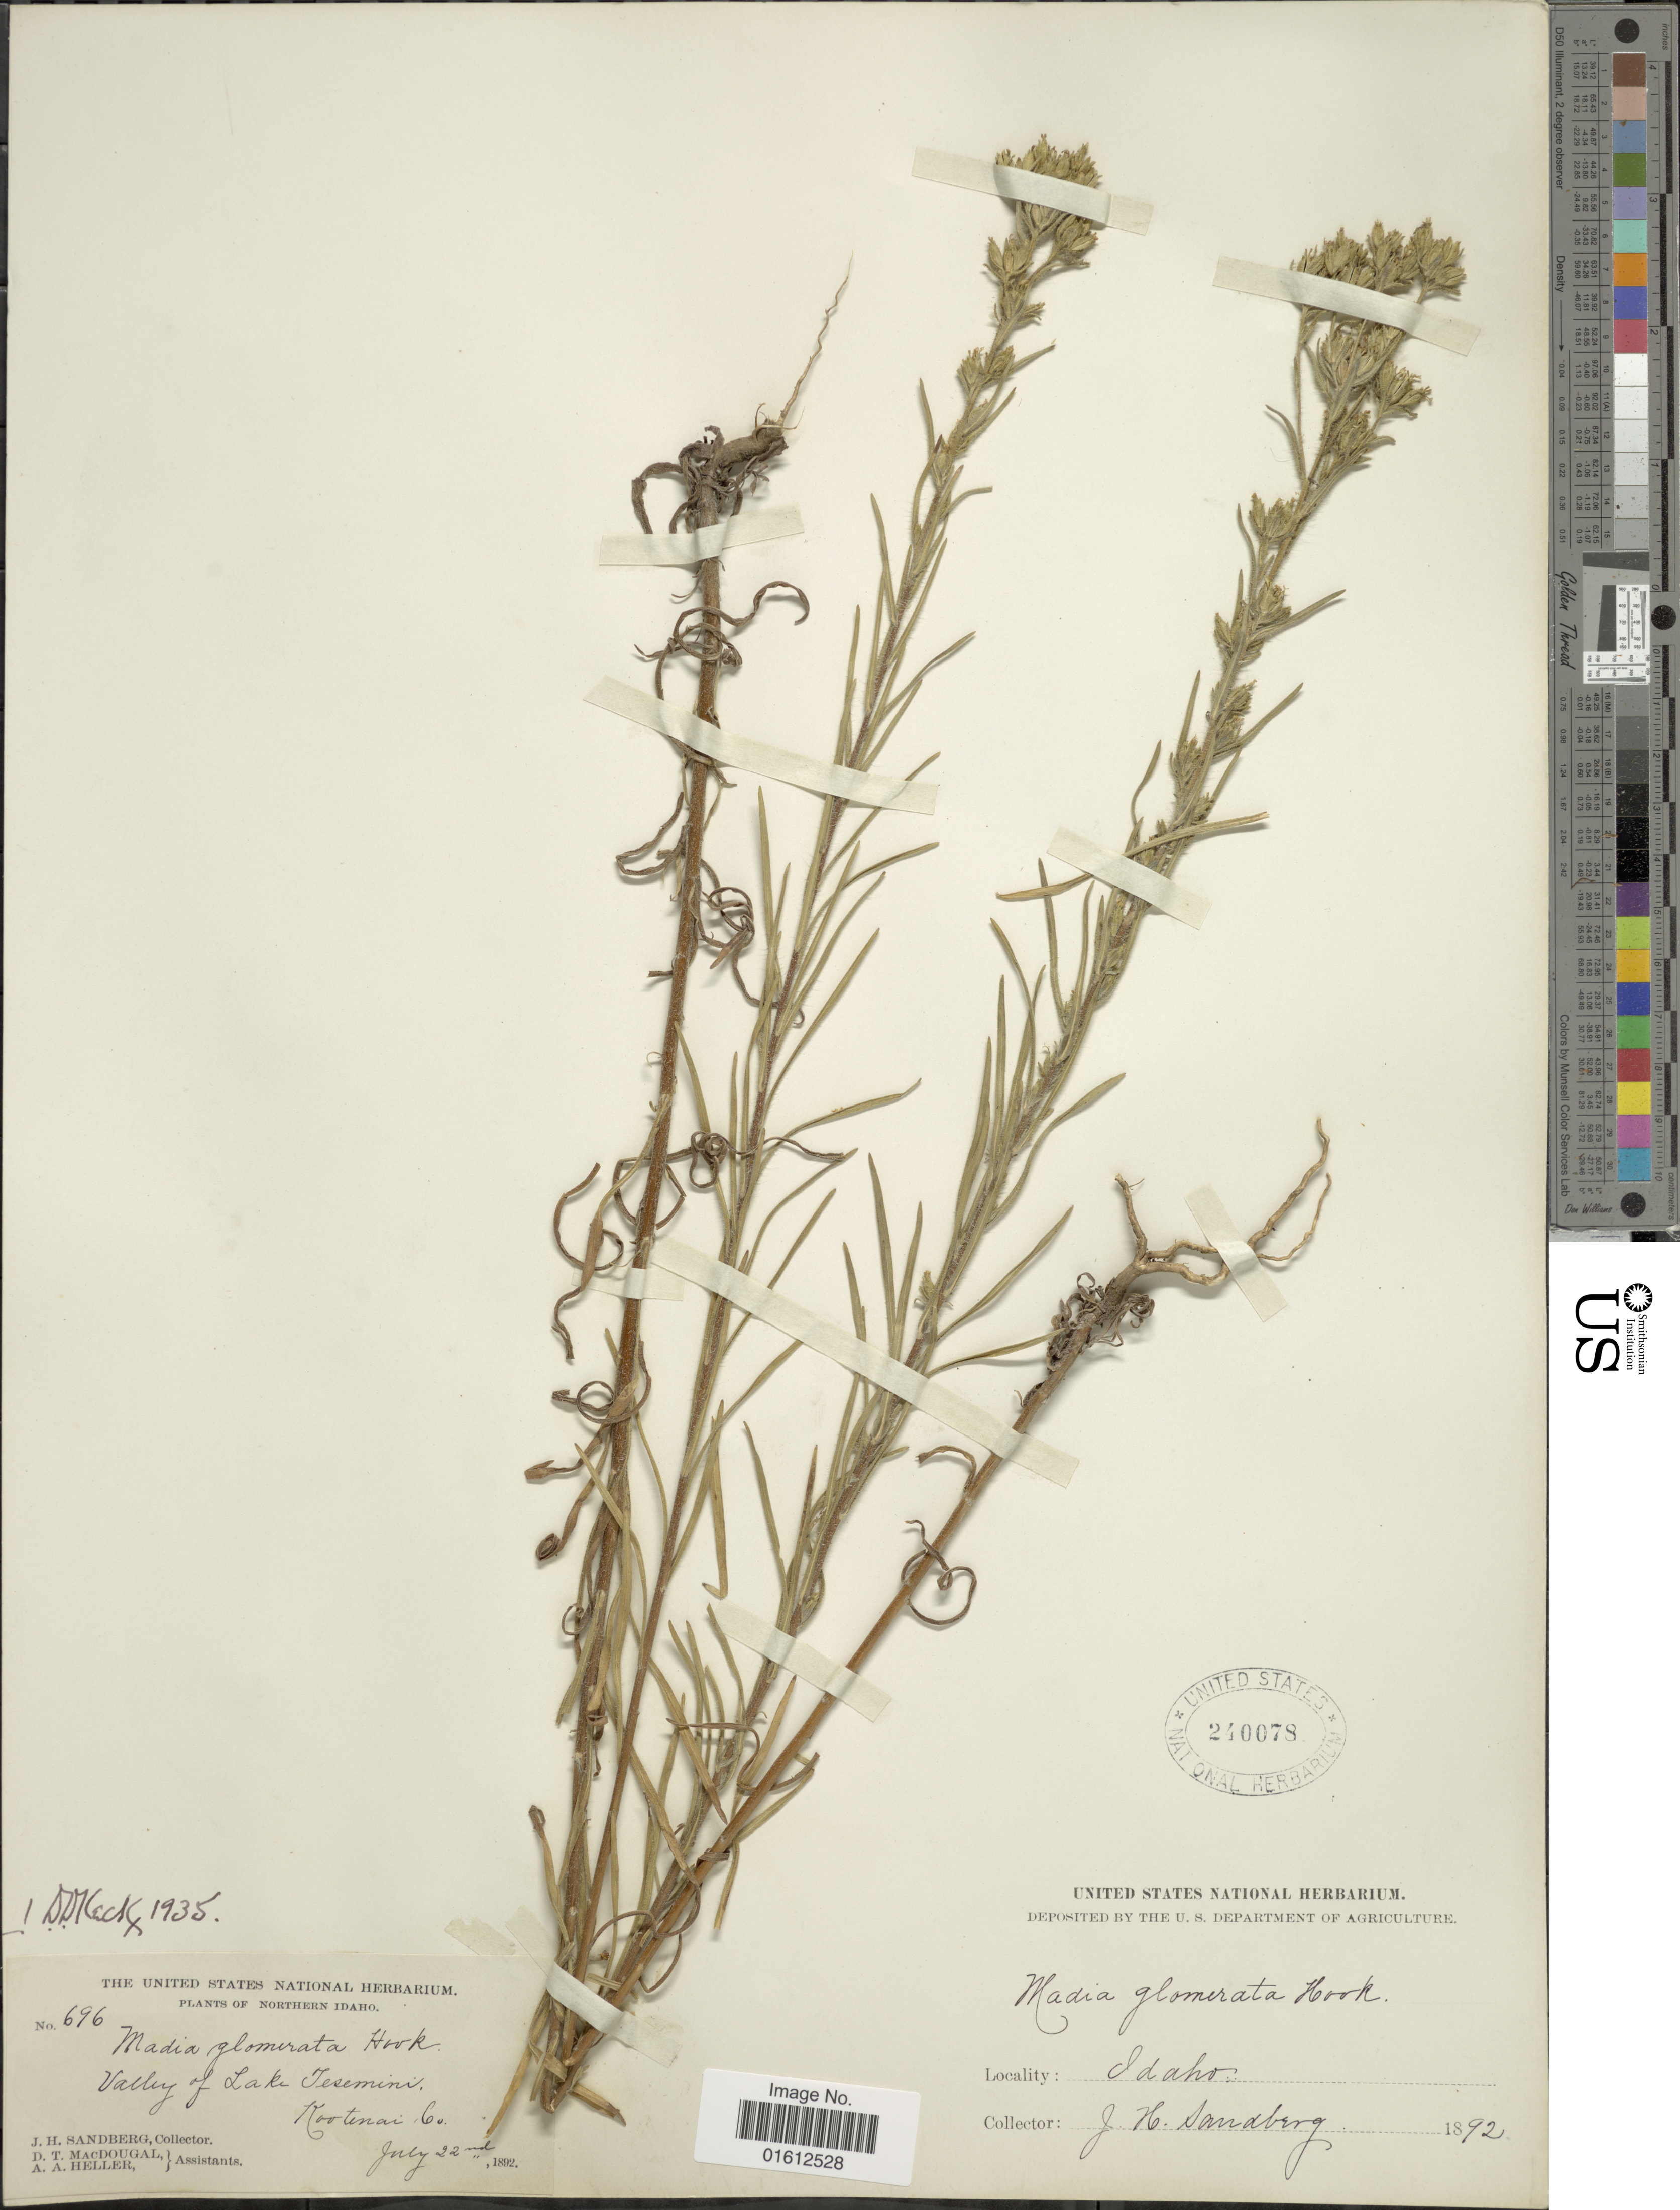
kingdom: Plantae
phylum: Tracheophyta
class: Magnoliopsida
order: Asterales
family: Asteraceae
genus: Madia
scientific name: Madia glomerata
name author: Hook.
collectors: J. H. Sandberg, D. T. MacDougal & A. A. Heller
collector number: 696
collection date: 1892-07-22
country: United States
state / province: Idaho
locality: Northern Idaho. Valley of Lake Tesemini, Kortenai Co.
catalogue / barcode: US 240078